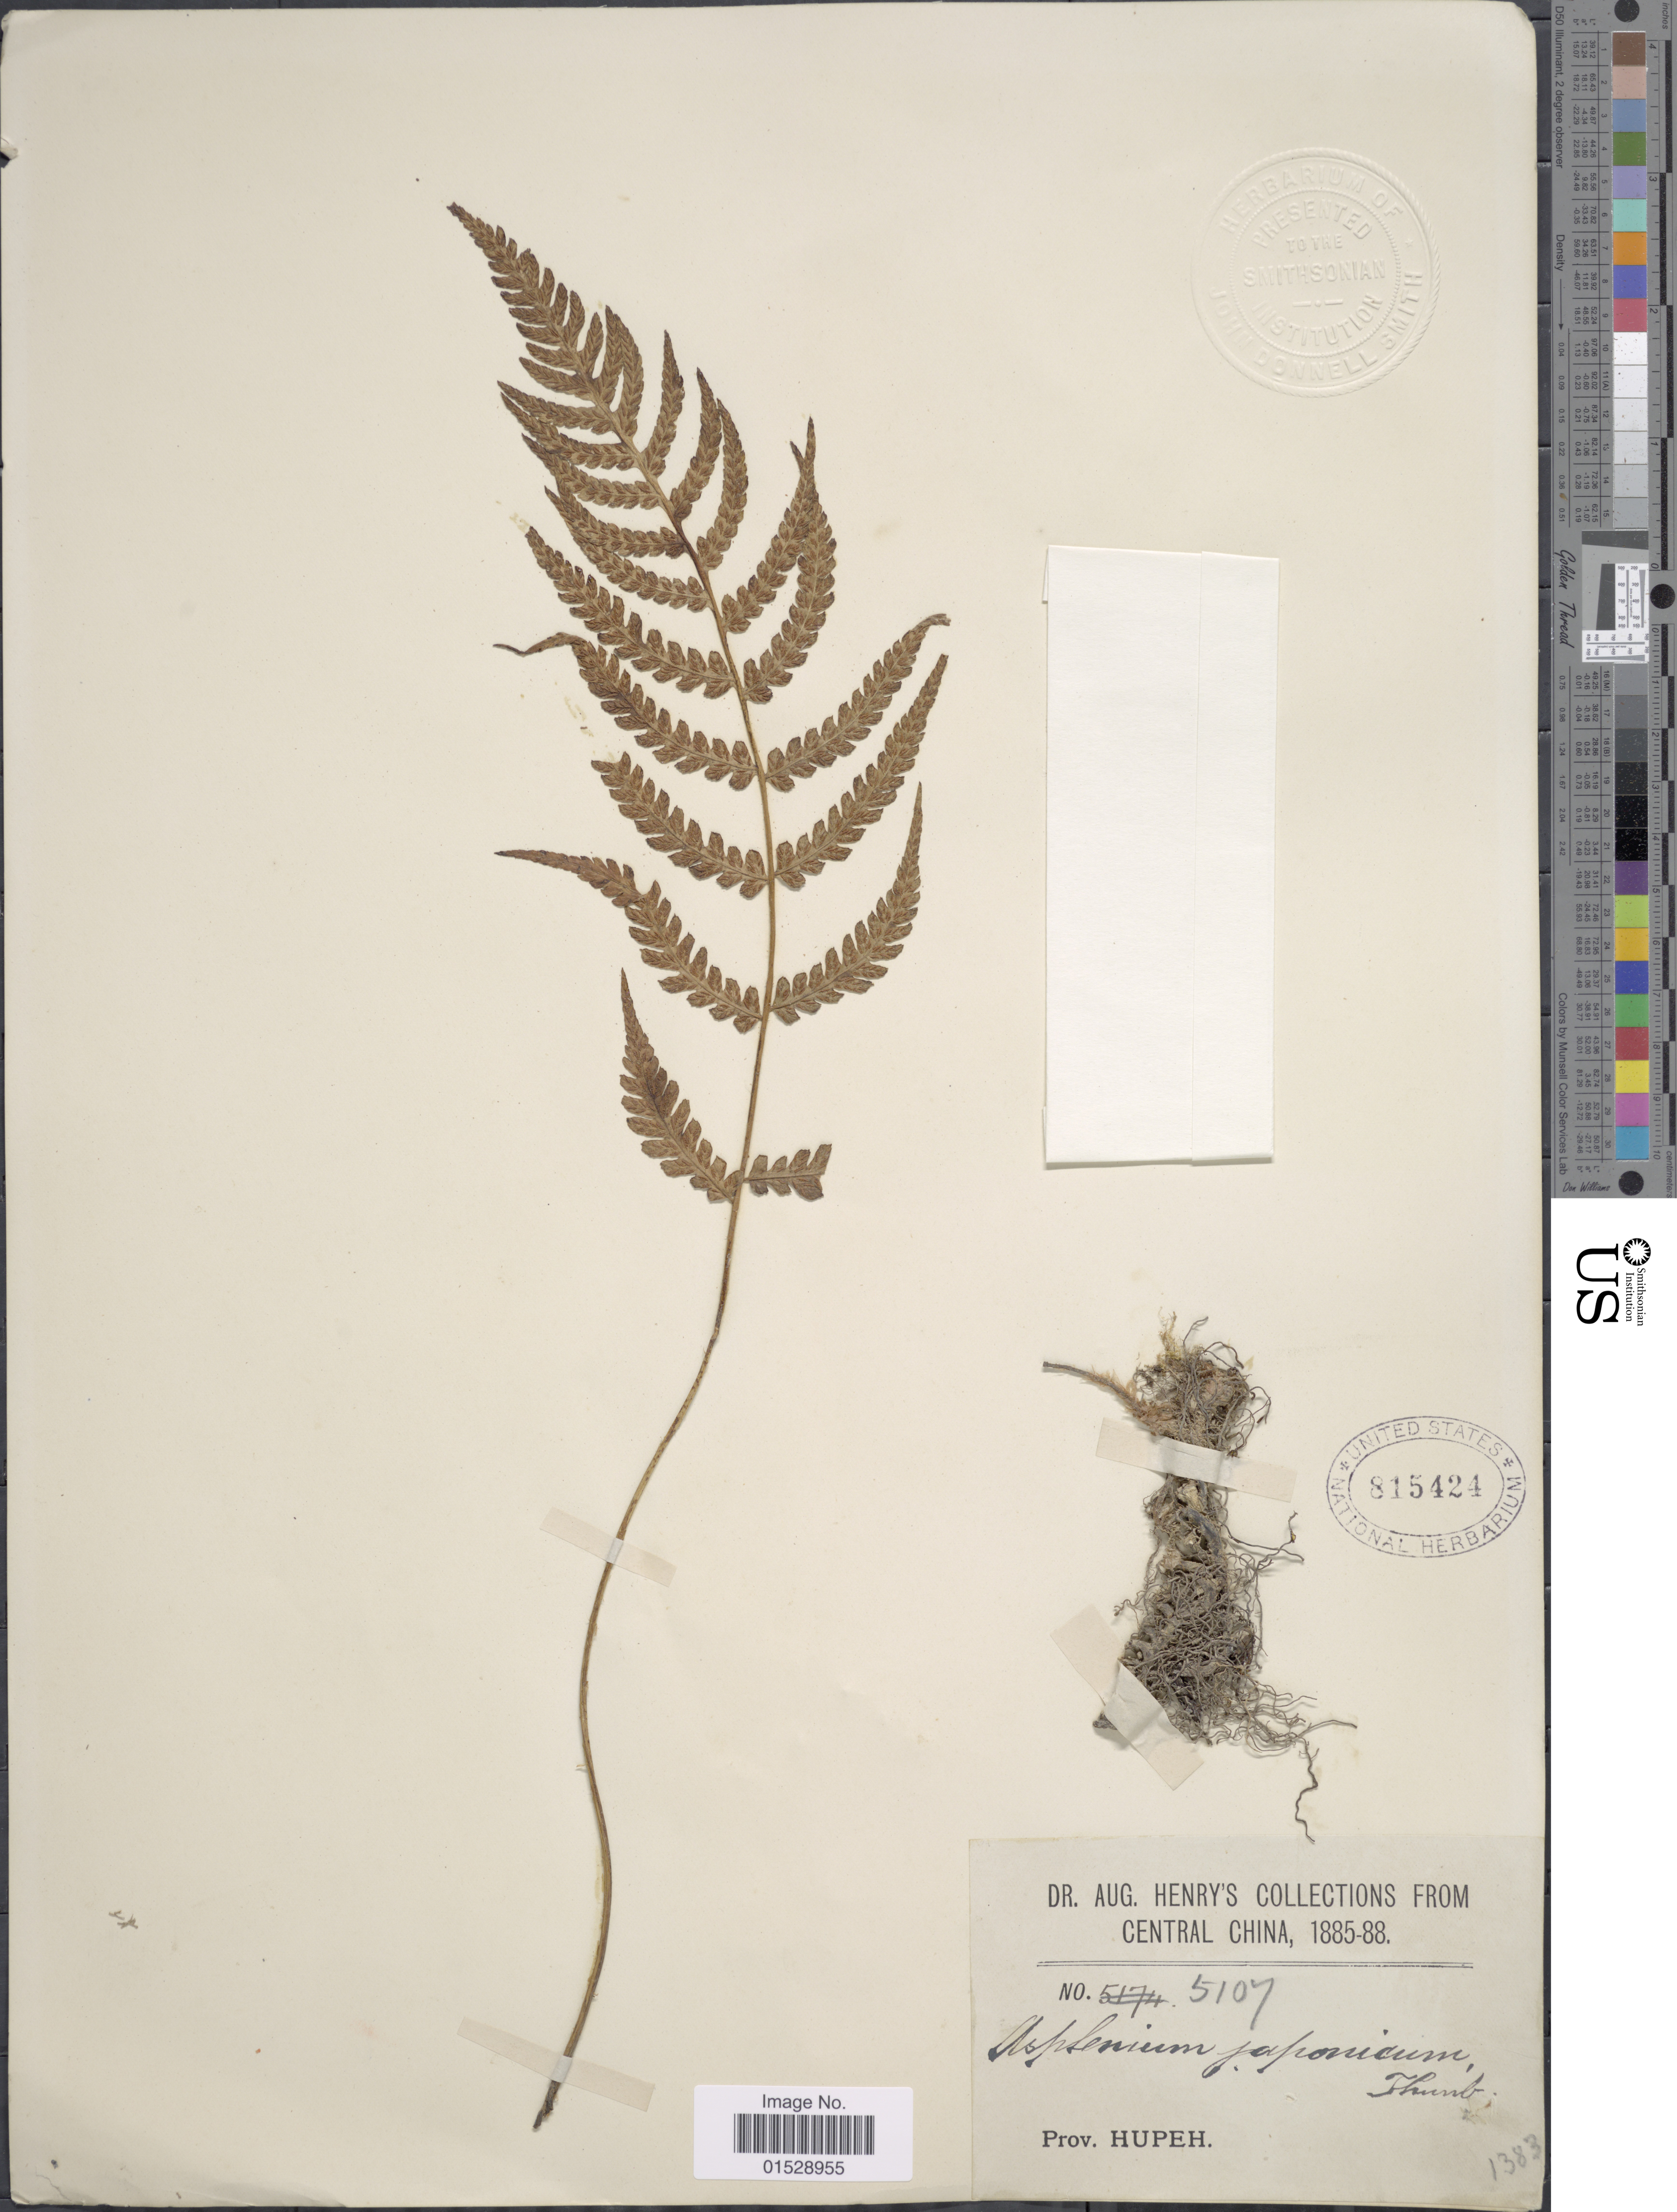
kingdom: Plantae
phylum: Tracheophyta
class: Polypodiopsida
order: Polypodiales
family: Athyriaceae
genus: Deparia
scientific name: Deparia japonica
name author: (Thunb.) M. Kato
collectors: A. Henry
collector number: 5107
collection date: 1885/1888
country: China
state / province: Hubei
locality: Central China, Prov. Hupeh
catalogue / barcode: US 815424